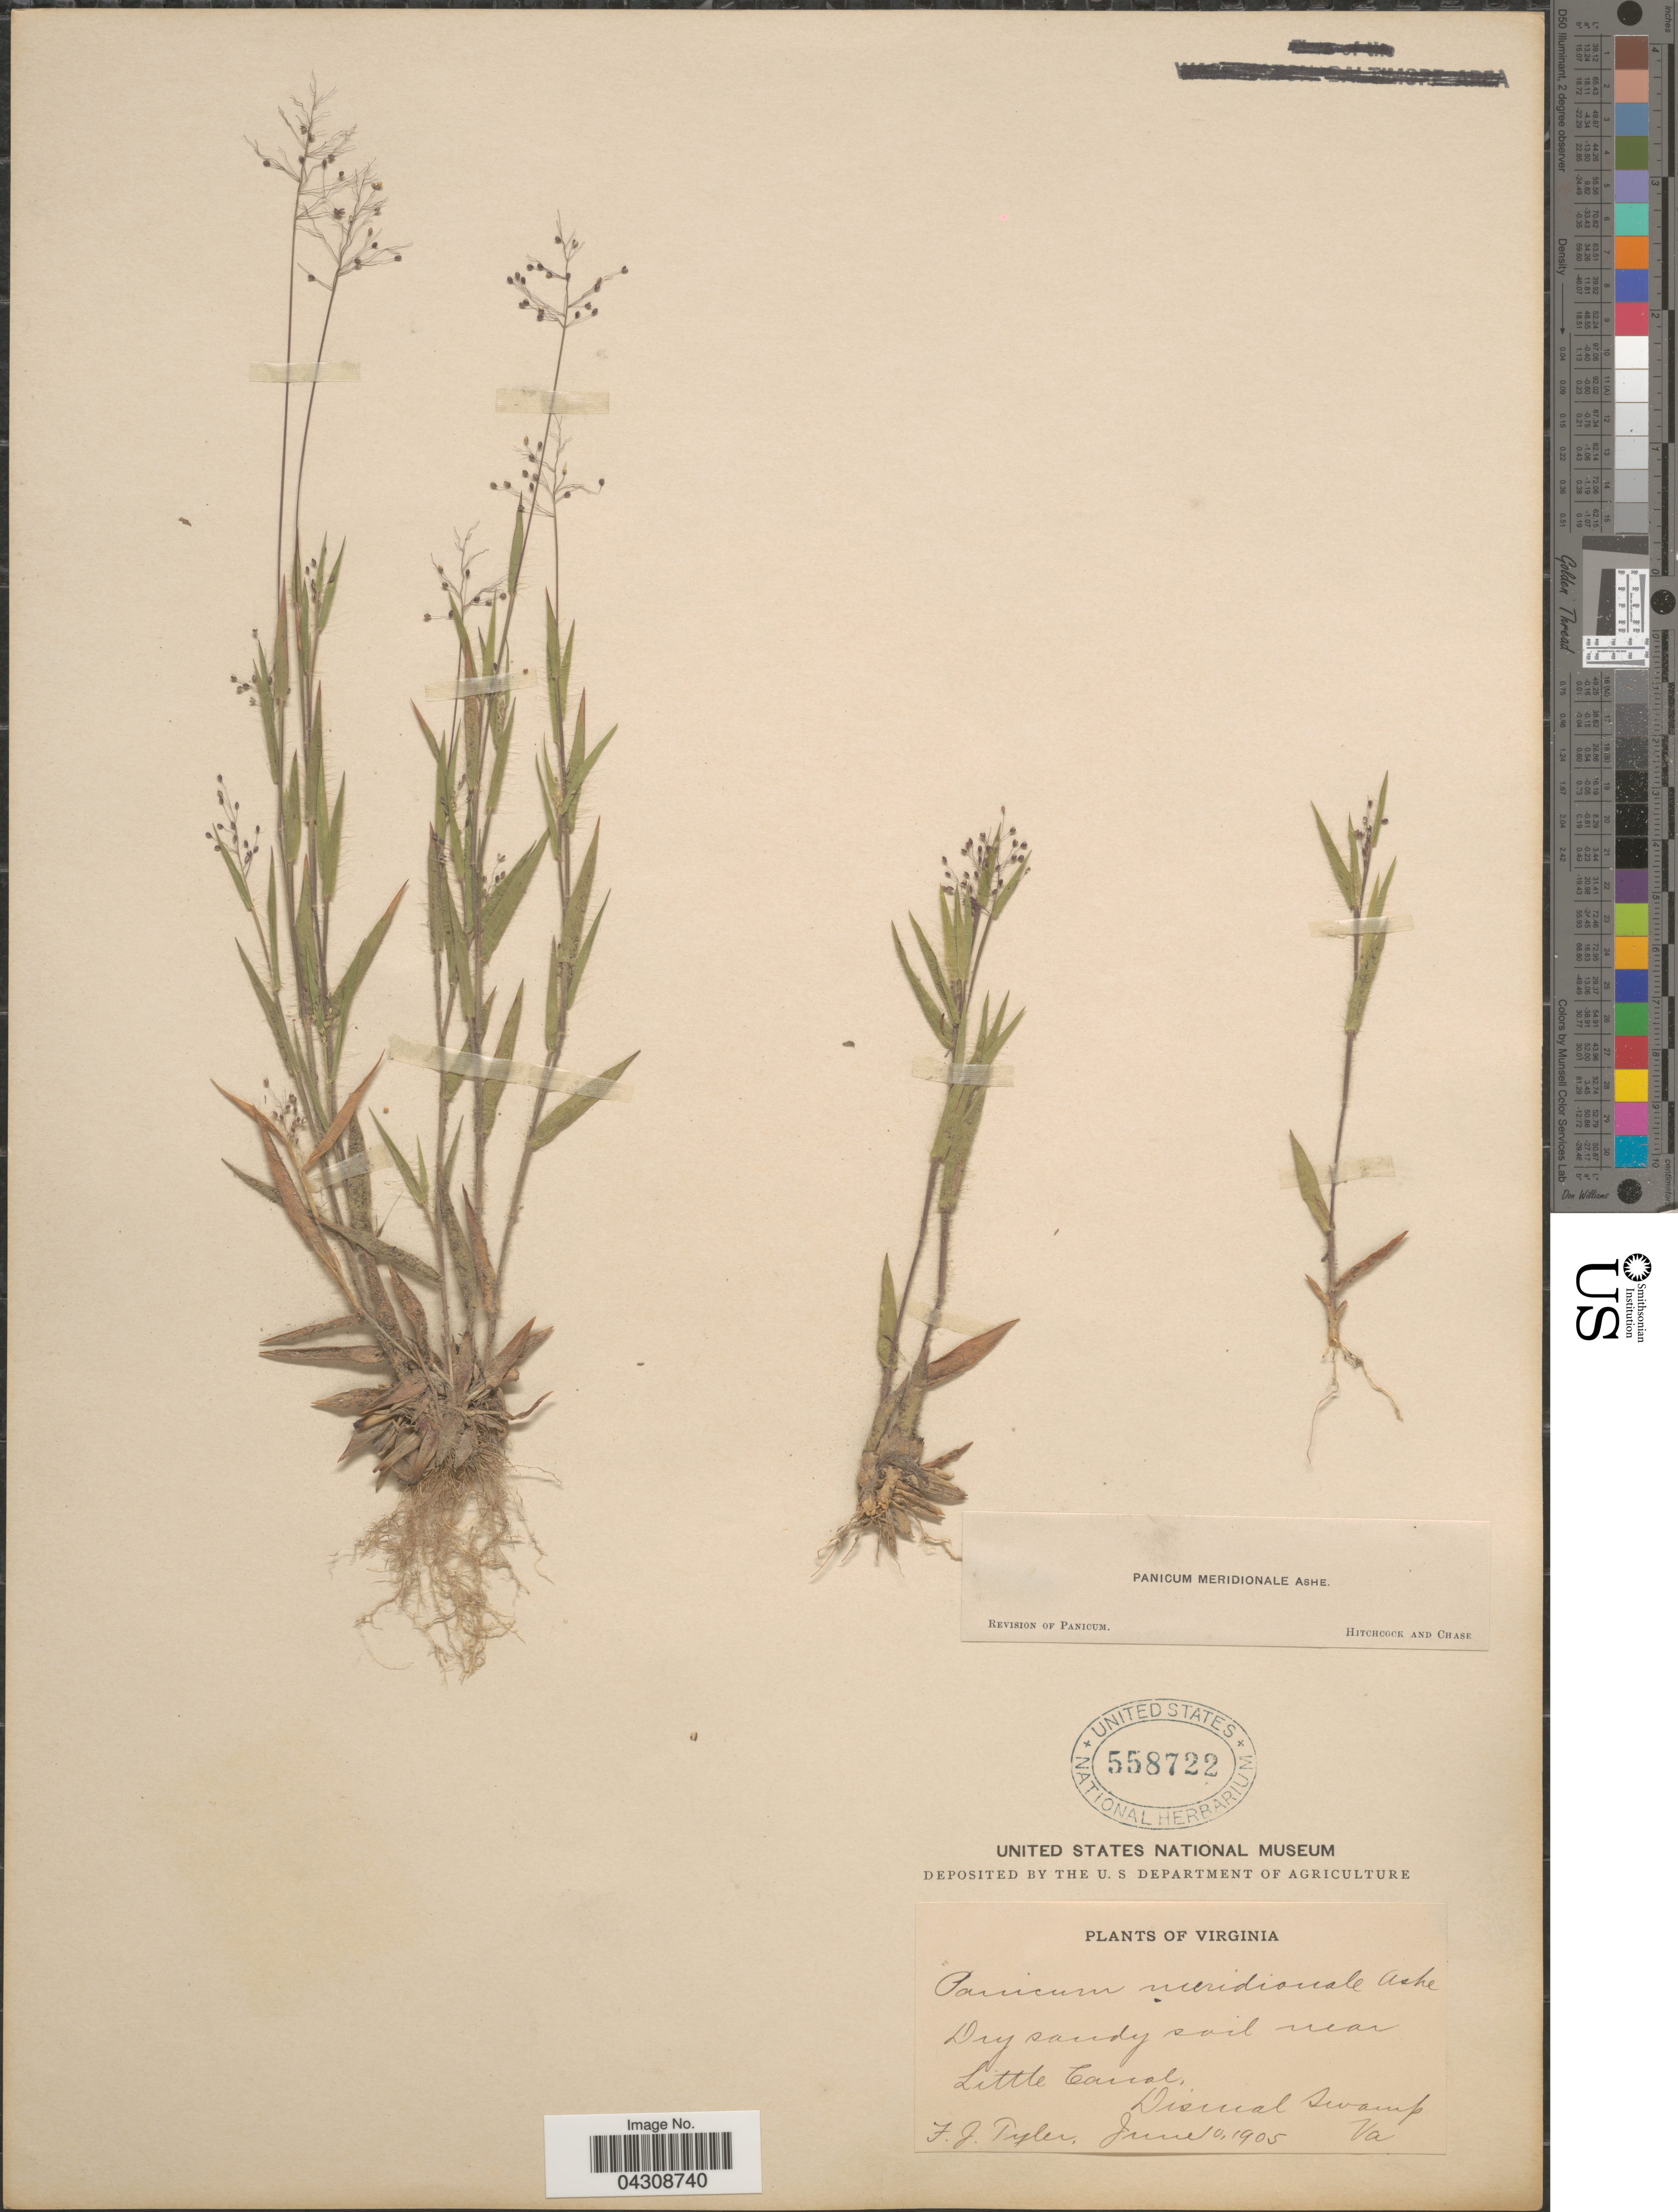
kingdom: Plantae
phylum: Tracheophyta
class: Liliopsida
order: Poales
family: Poaceae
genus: Dichanthelium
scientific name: Dichanthelium acuminatum var. acuminatum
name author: (Sw.) Gould & C.A. Clark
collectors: F. Tyler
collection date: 1905-06-10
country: United States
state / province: Virginia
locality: Dry sandy soil near Little Canal, Dismal Swamp.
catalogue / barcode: US 558722